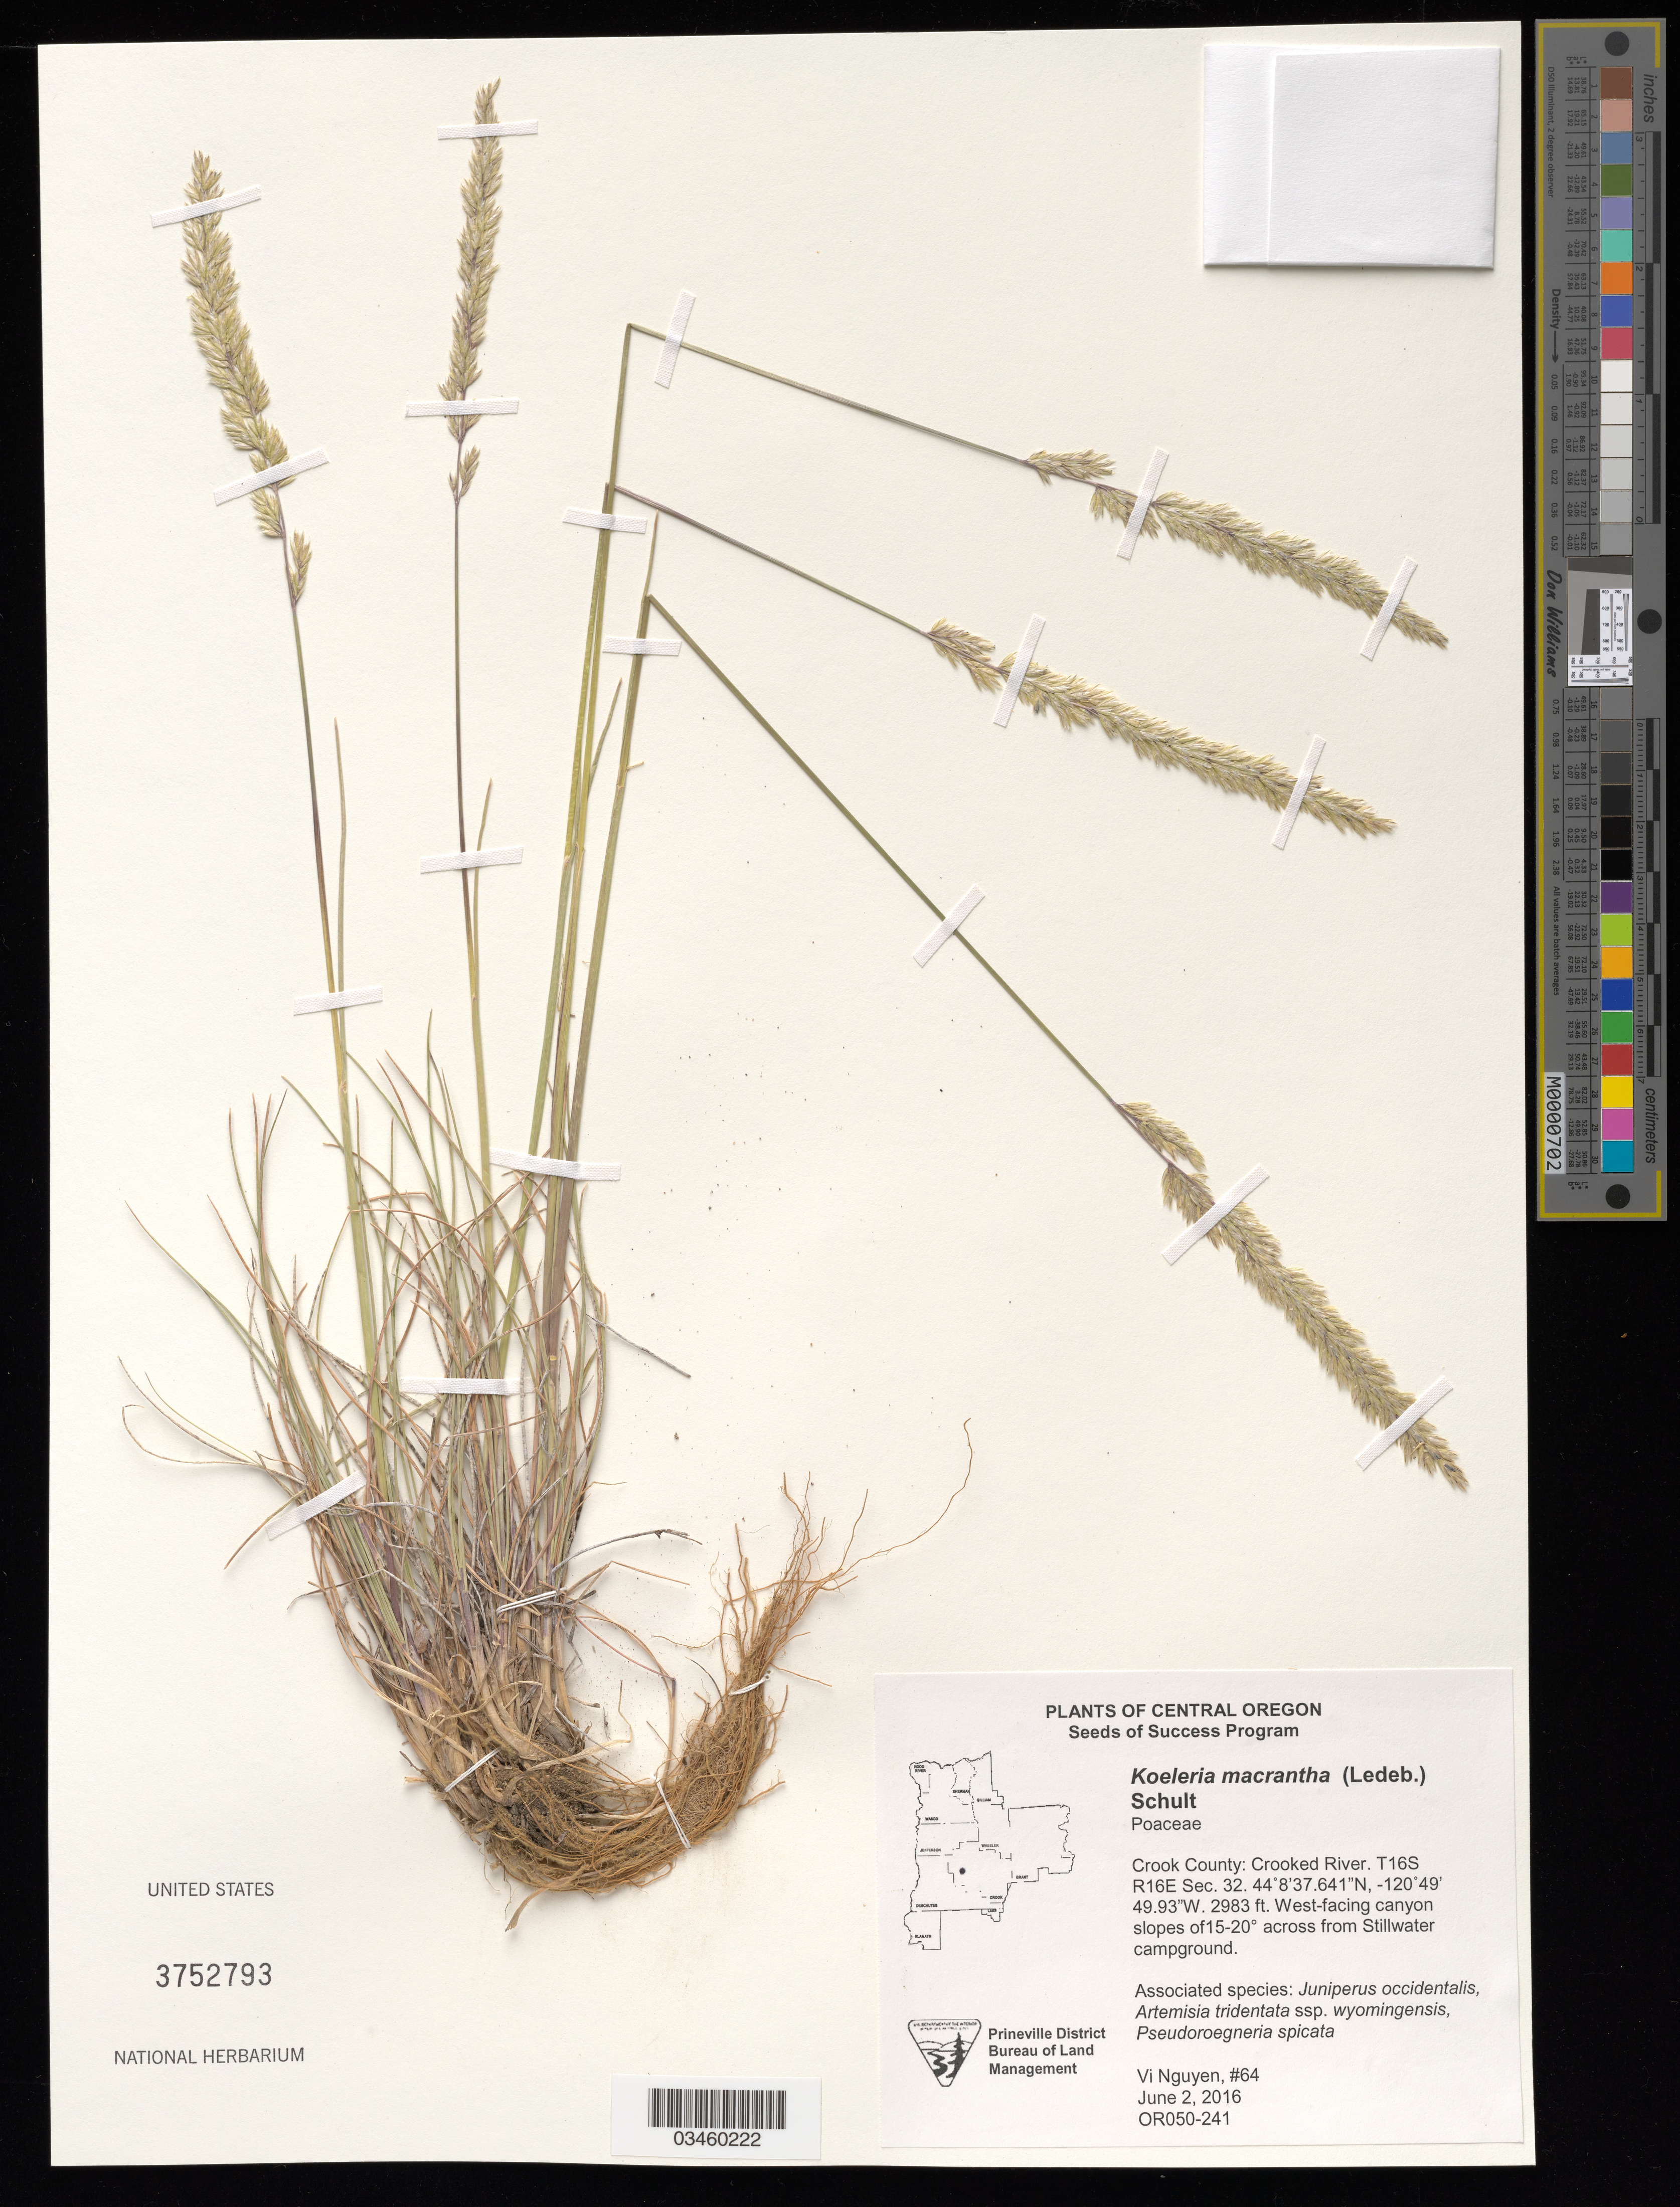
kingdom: Plantae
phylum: Tracheophyta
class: Liliopsida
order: Poales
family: Poaceae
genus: Koeleria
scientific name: Koeleria macrantha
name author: (Ledeb.) Schult.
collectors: V. Nguyen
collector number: OR050-241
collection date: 2016-06-02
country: United States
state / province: Oregon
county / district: Crook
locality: Crooked River, Stillwater Campground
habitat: Juniperus occidentalis/Artemisia tridentata var. wyomingensis/Pseudorogneria spicata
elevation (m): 909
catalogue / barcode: US 3752793